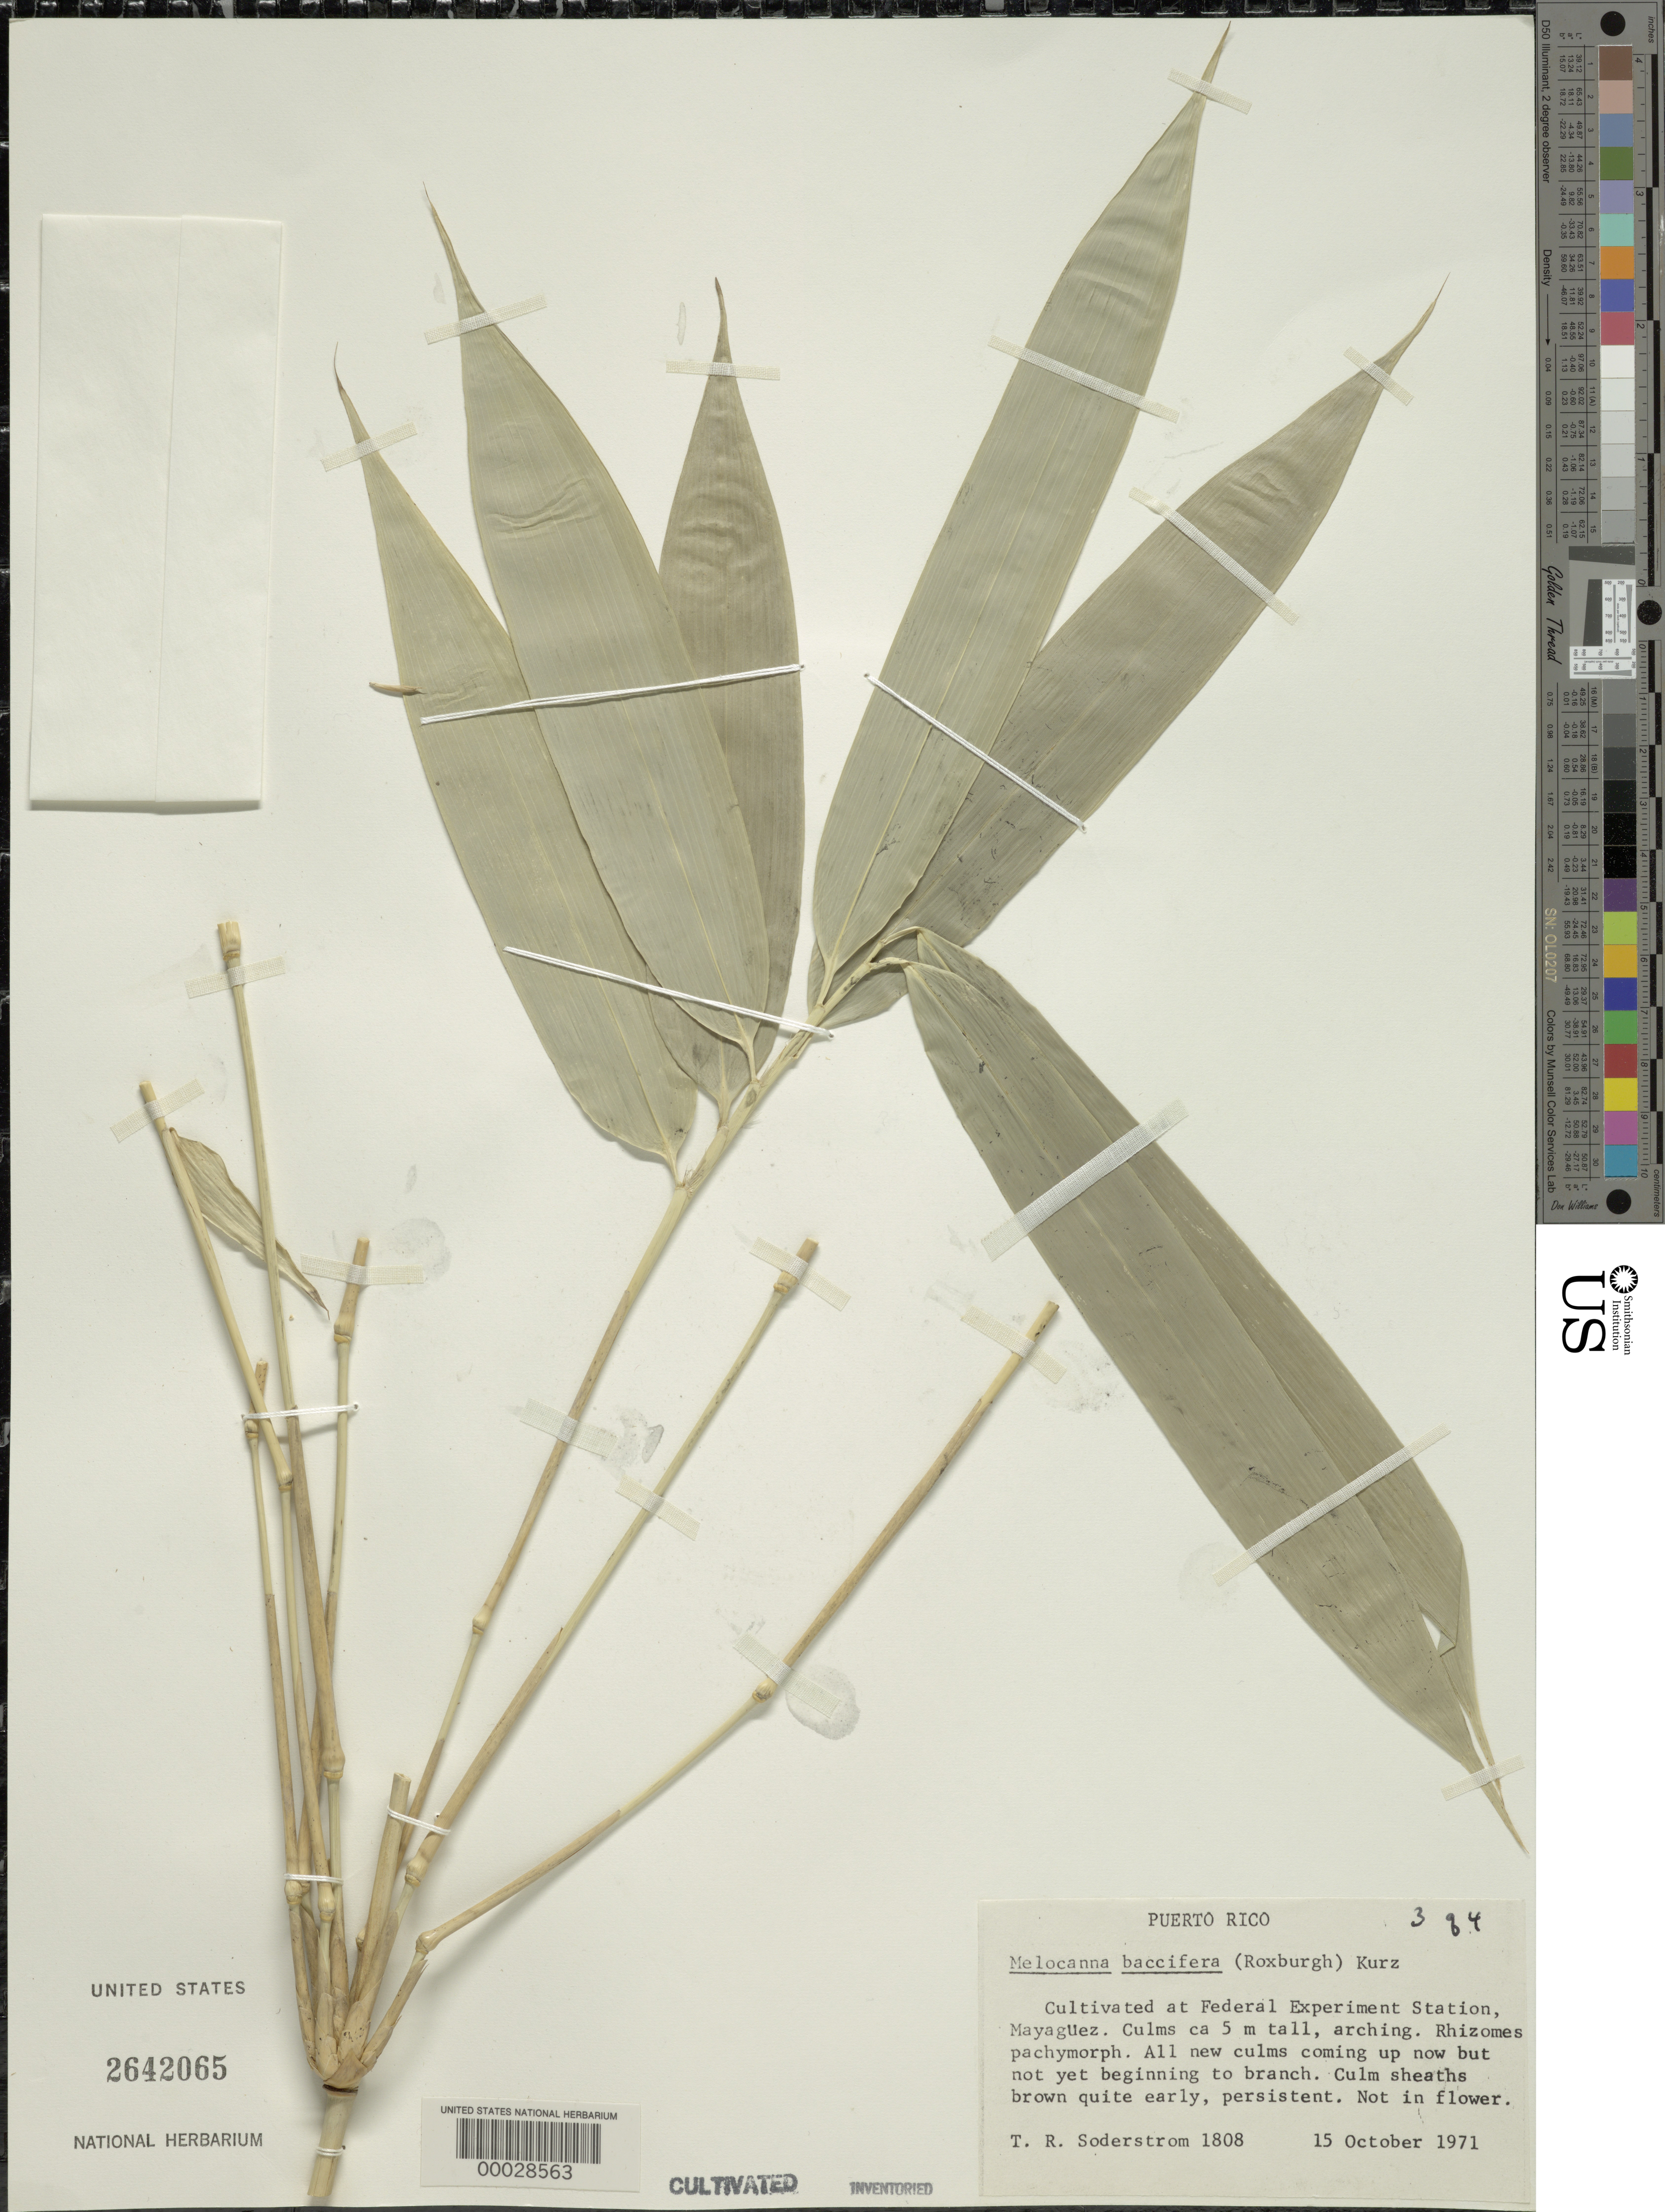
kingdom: Plantae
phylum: Tracheophyta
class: Liliopsida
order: Poales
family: Poaceae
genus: Melocanna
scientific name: Melocanna baccifera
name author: (Roxb.) Kurz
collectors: T. R. Soderstrom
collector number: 1808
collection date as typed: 15 Oct 1971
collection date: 1971-10-15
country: Puerto Rico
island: Greater Antilles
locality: Fed. Experiment Station, Mayaguez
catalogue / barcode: US 2642065